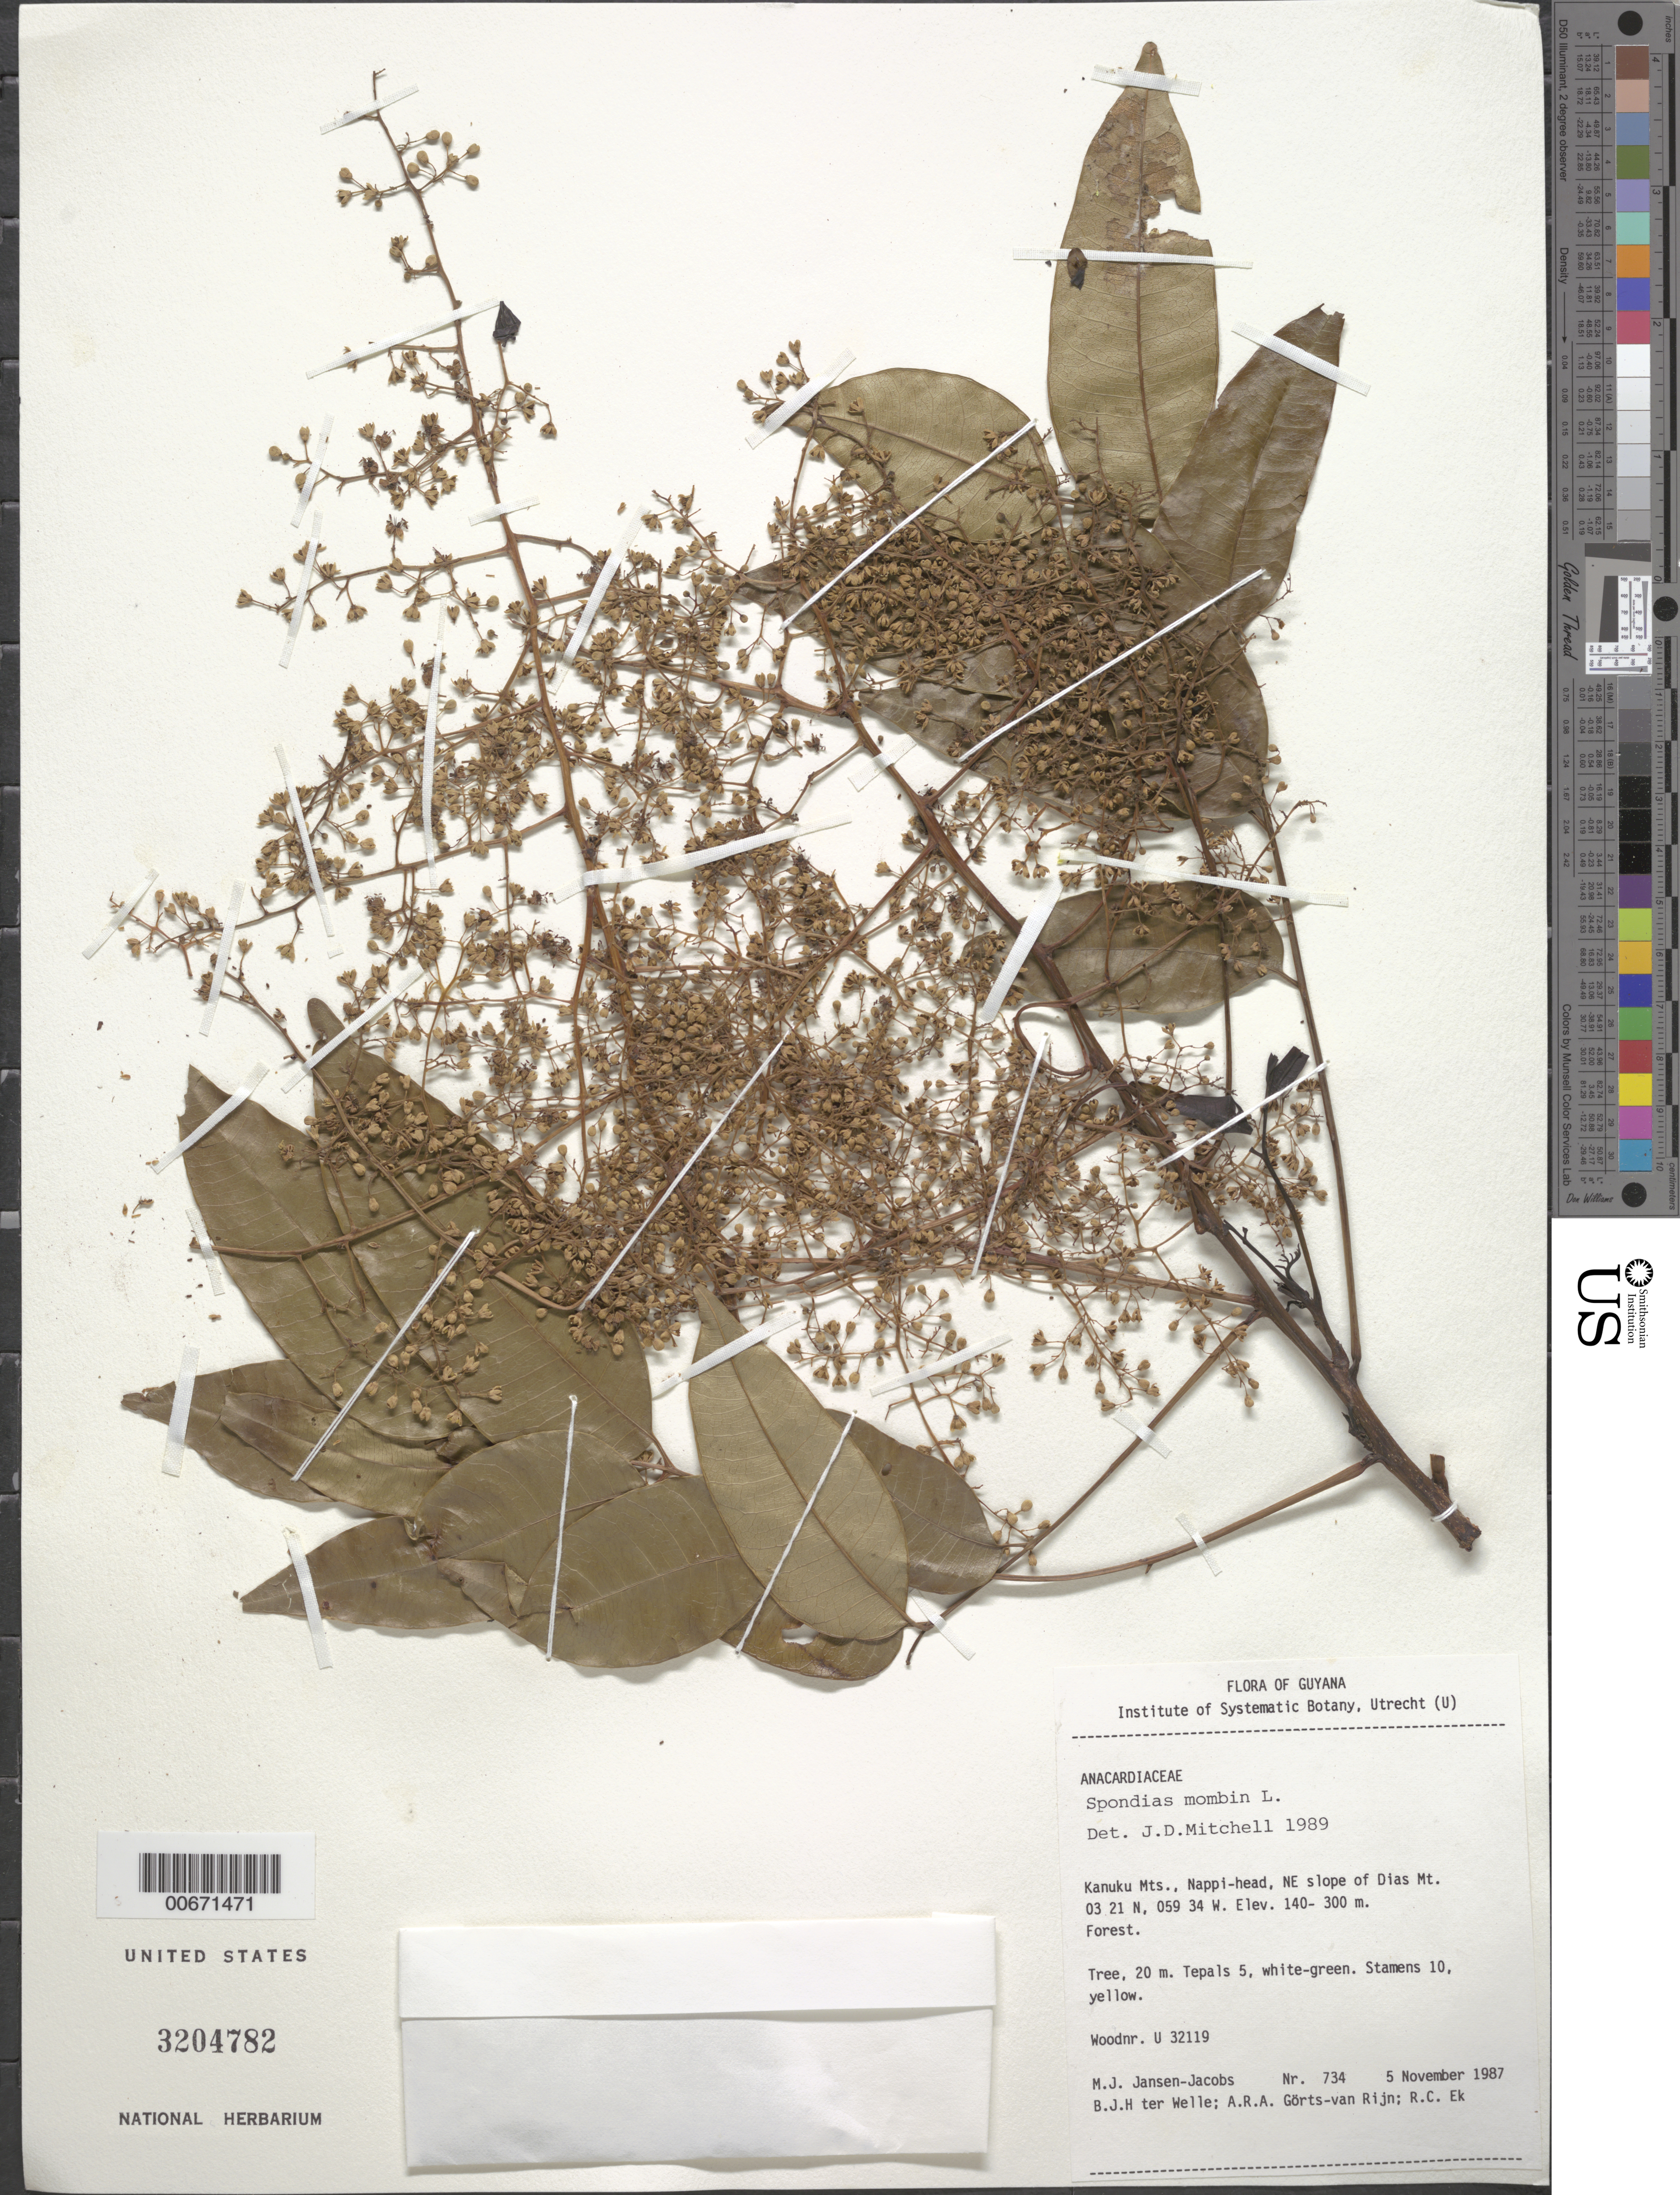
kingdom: Plantae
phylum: Tracheophyta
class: Magnoliopsida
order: Sapindales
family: Anacardiaceae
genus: Spondias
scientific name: Spondias mombin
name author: L.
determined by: Mitchell, John D.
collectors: M. J. Jansen-Jacobs, B. Welle, A. .R. A. Görts-van Rijn & R. C. Ek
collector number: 734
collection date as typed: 5-Nov-87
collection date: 1987-11-05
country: Guyana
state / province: U. Takutu-U. Essequibo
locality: Kanuku Mts., Nappi Head, NE slope of Dias Mt.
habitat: Forest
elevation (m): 140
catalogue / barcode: US 3204782